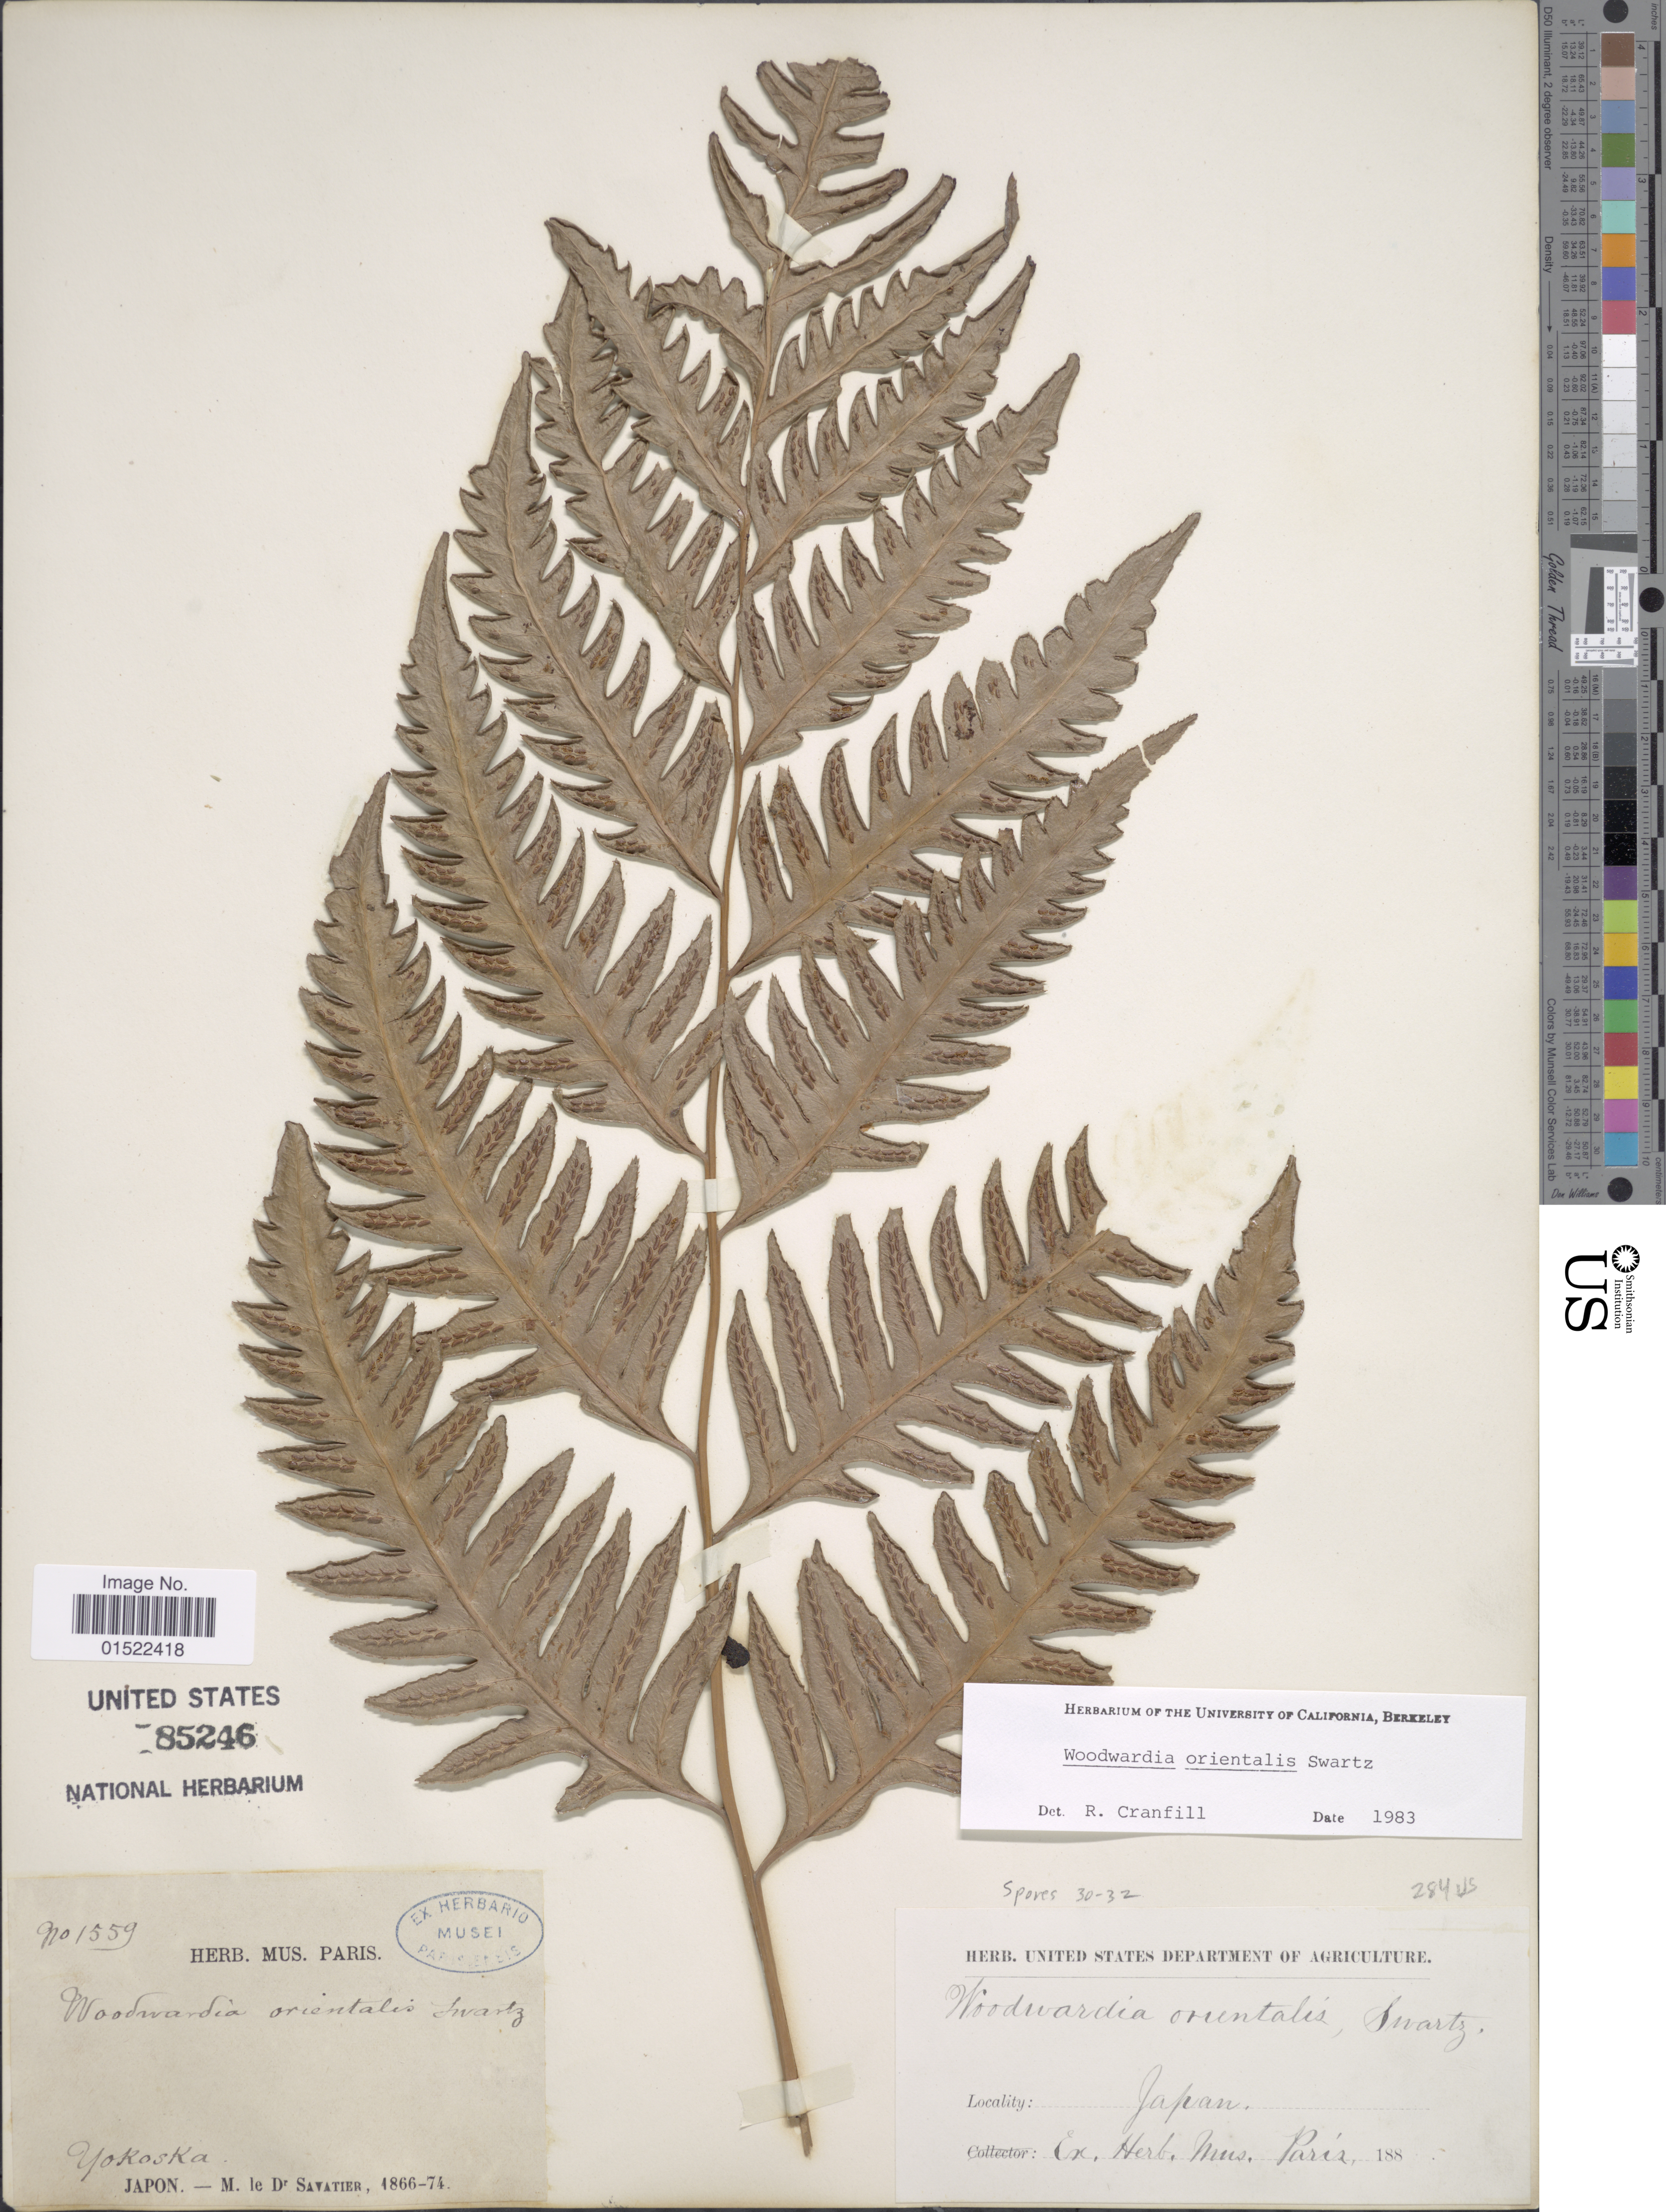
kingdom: Plantae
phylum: Tracheophyta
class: Polypodiopsida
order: Polypodiales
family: Blechnaceae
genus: Woodwardia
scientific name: Woodwardia orientalis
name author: Sw.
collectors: Savatier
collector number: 1559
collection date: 1866/1874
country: Japan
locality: Yokoska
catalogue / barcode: US 85246